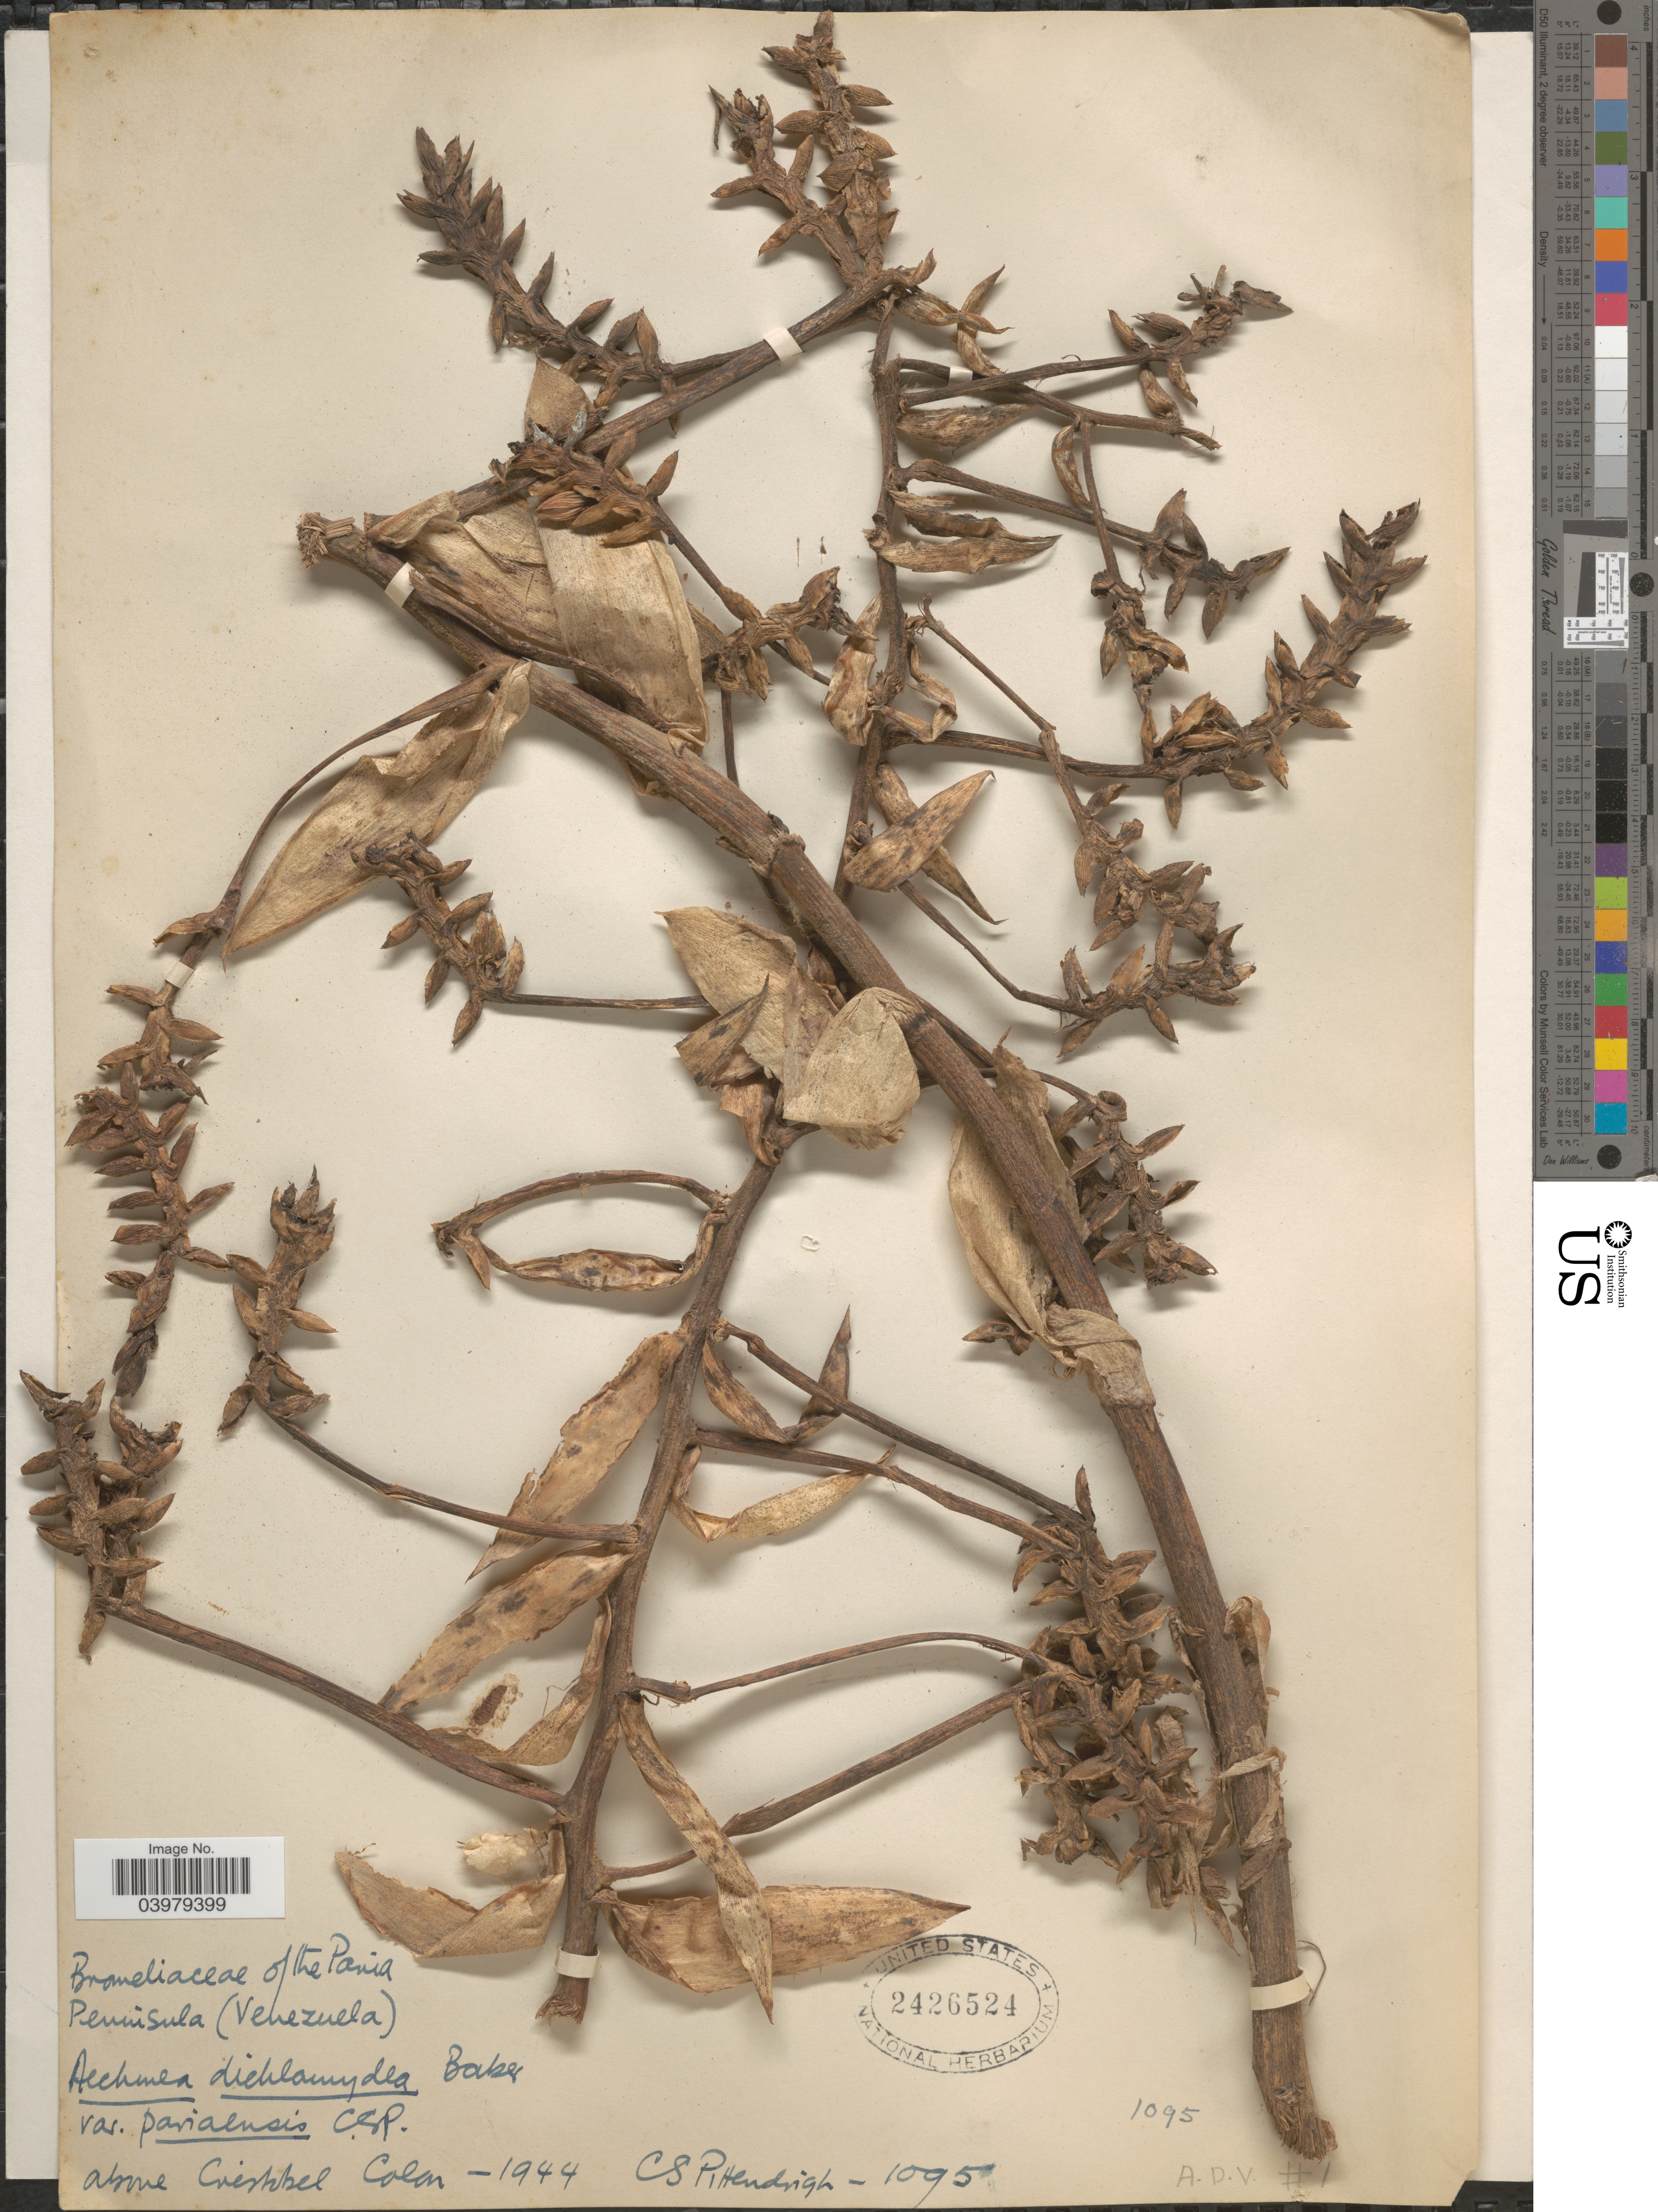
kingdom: Plantae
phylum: Tracheophyta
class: Liliopsida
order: Poales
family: Bromeliaceae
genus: Aechmea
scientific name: Aechmea dichlamydea var. pariaensis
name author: Pittendrigh in L.B. Sm.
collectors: C. Pittendrigh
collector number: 1095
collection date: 1944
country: Venezuela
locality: The Paria Peninsula. Above Cristobal Colon.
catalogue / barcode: US 2426524